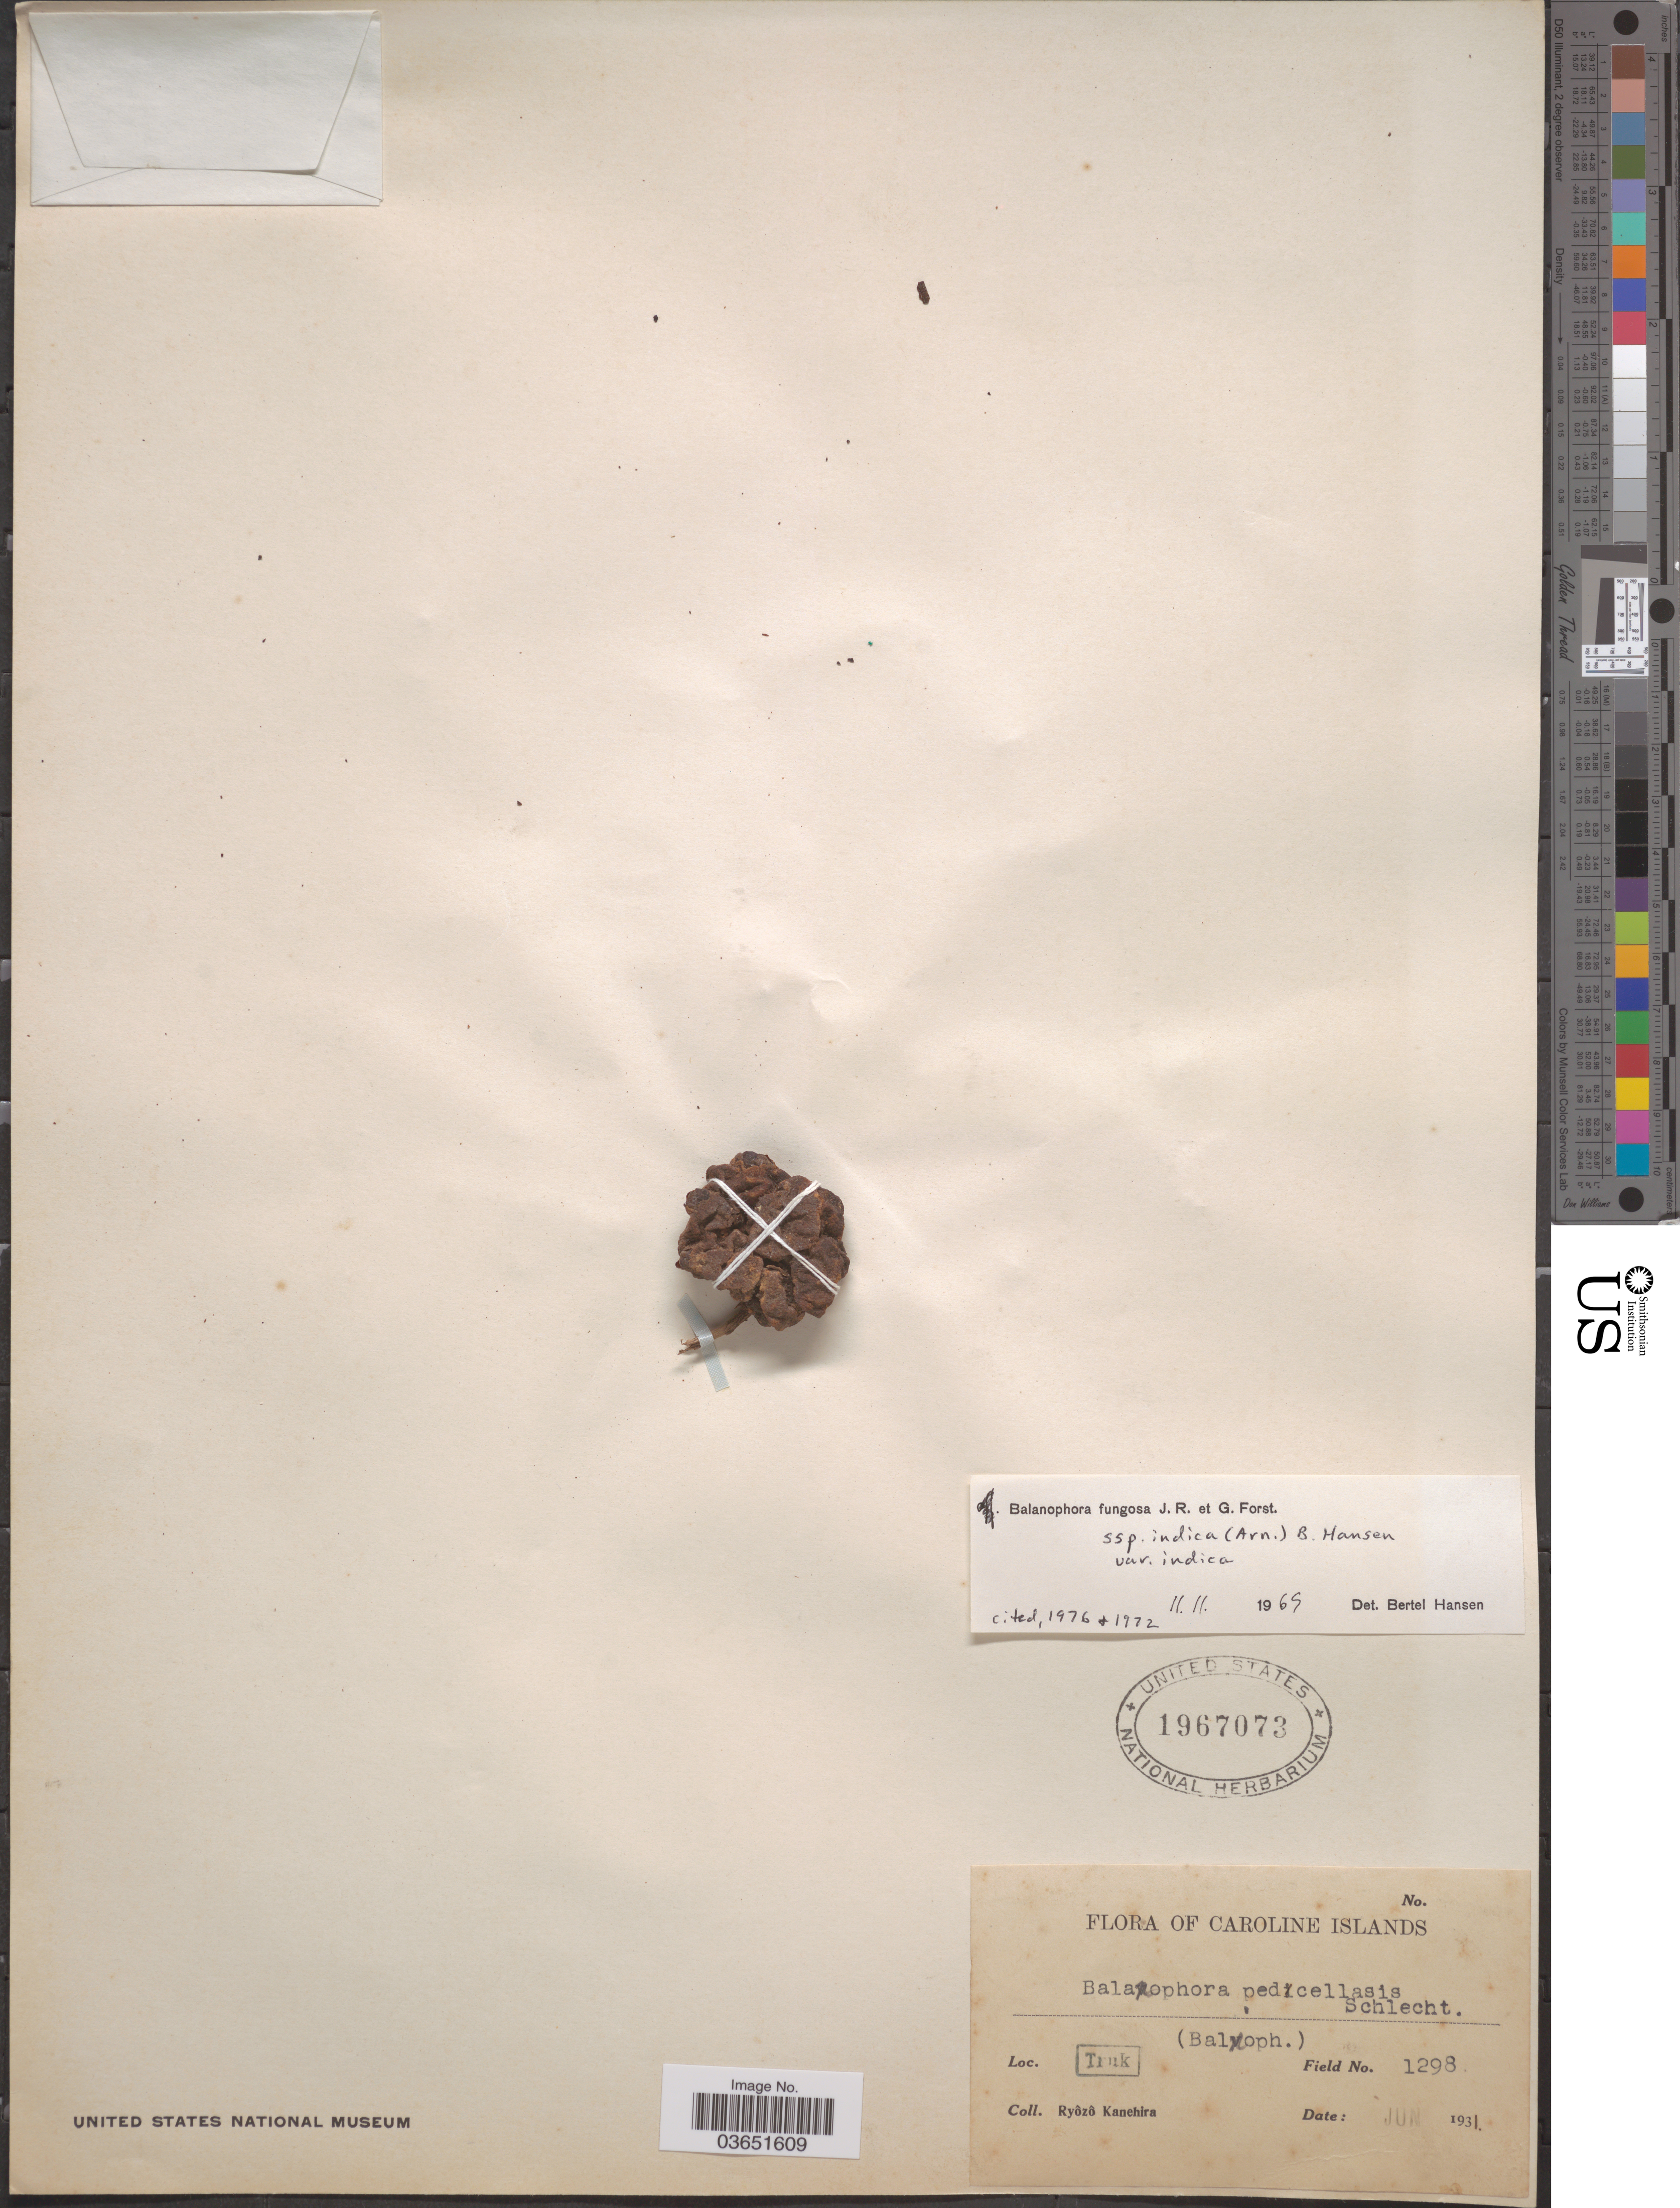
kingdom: Plantae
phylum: Tracheophyta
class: Magnoliopsida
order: Santalales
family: Balanophoraceae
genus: Balanophora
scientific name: Balanophora fungosa subsp. indica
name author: (Arn.) B. Hansen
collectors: R. Kanehira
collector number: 1298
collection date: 1931-06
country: Micronesia, Federated States of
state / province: Truk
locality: Caroline Islands.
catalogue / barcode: US 1967073